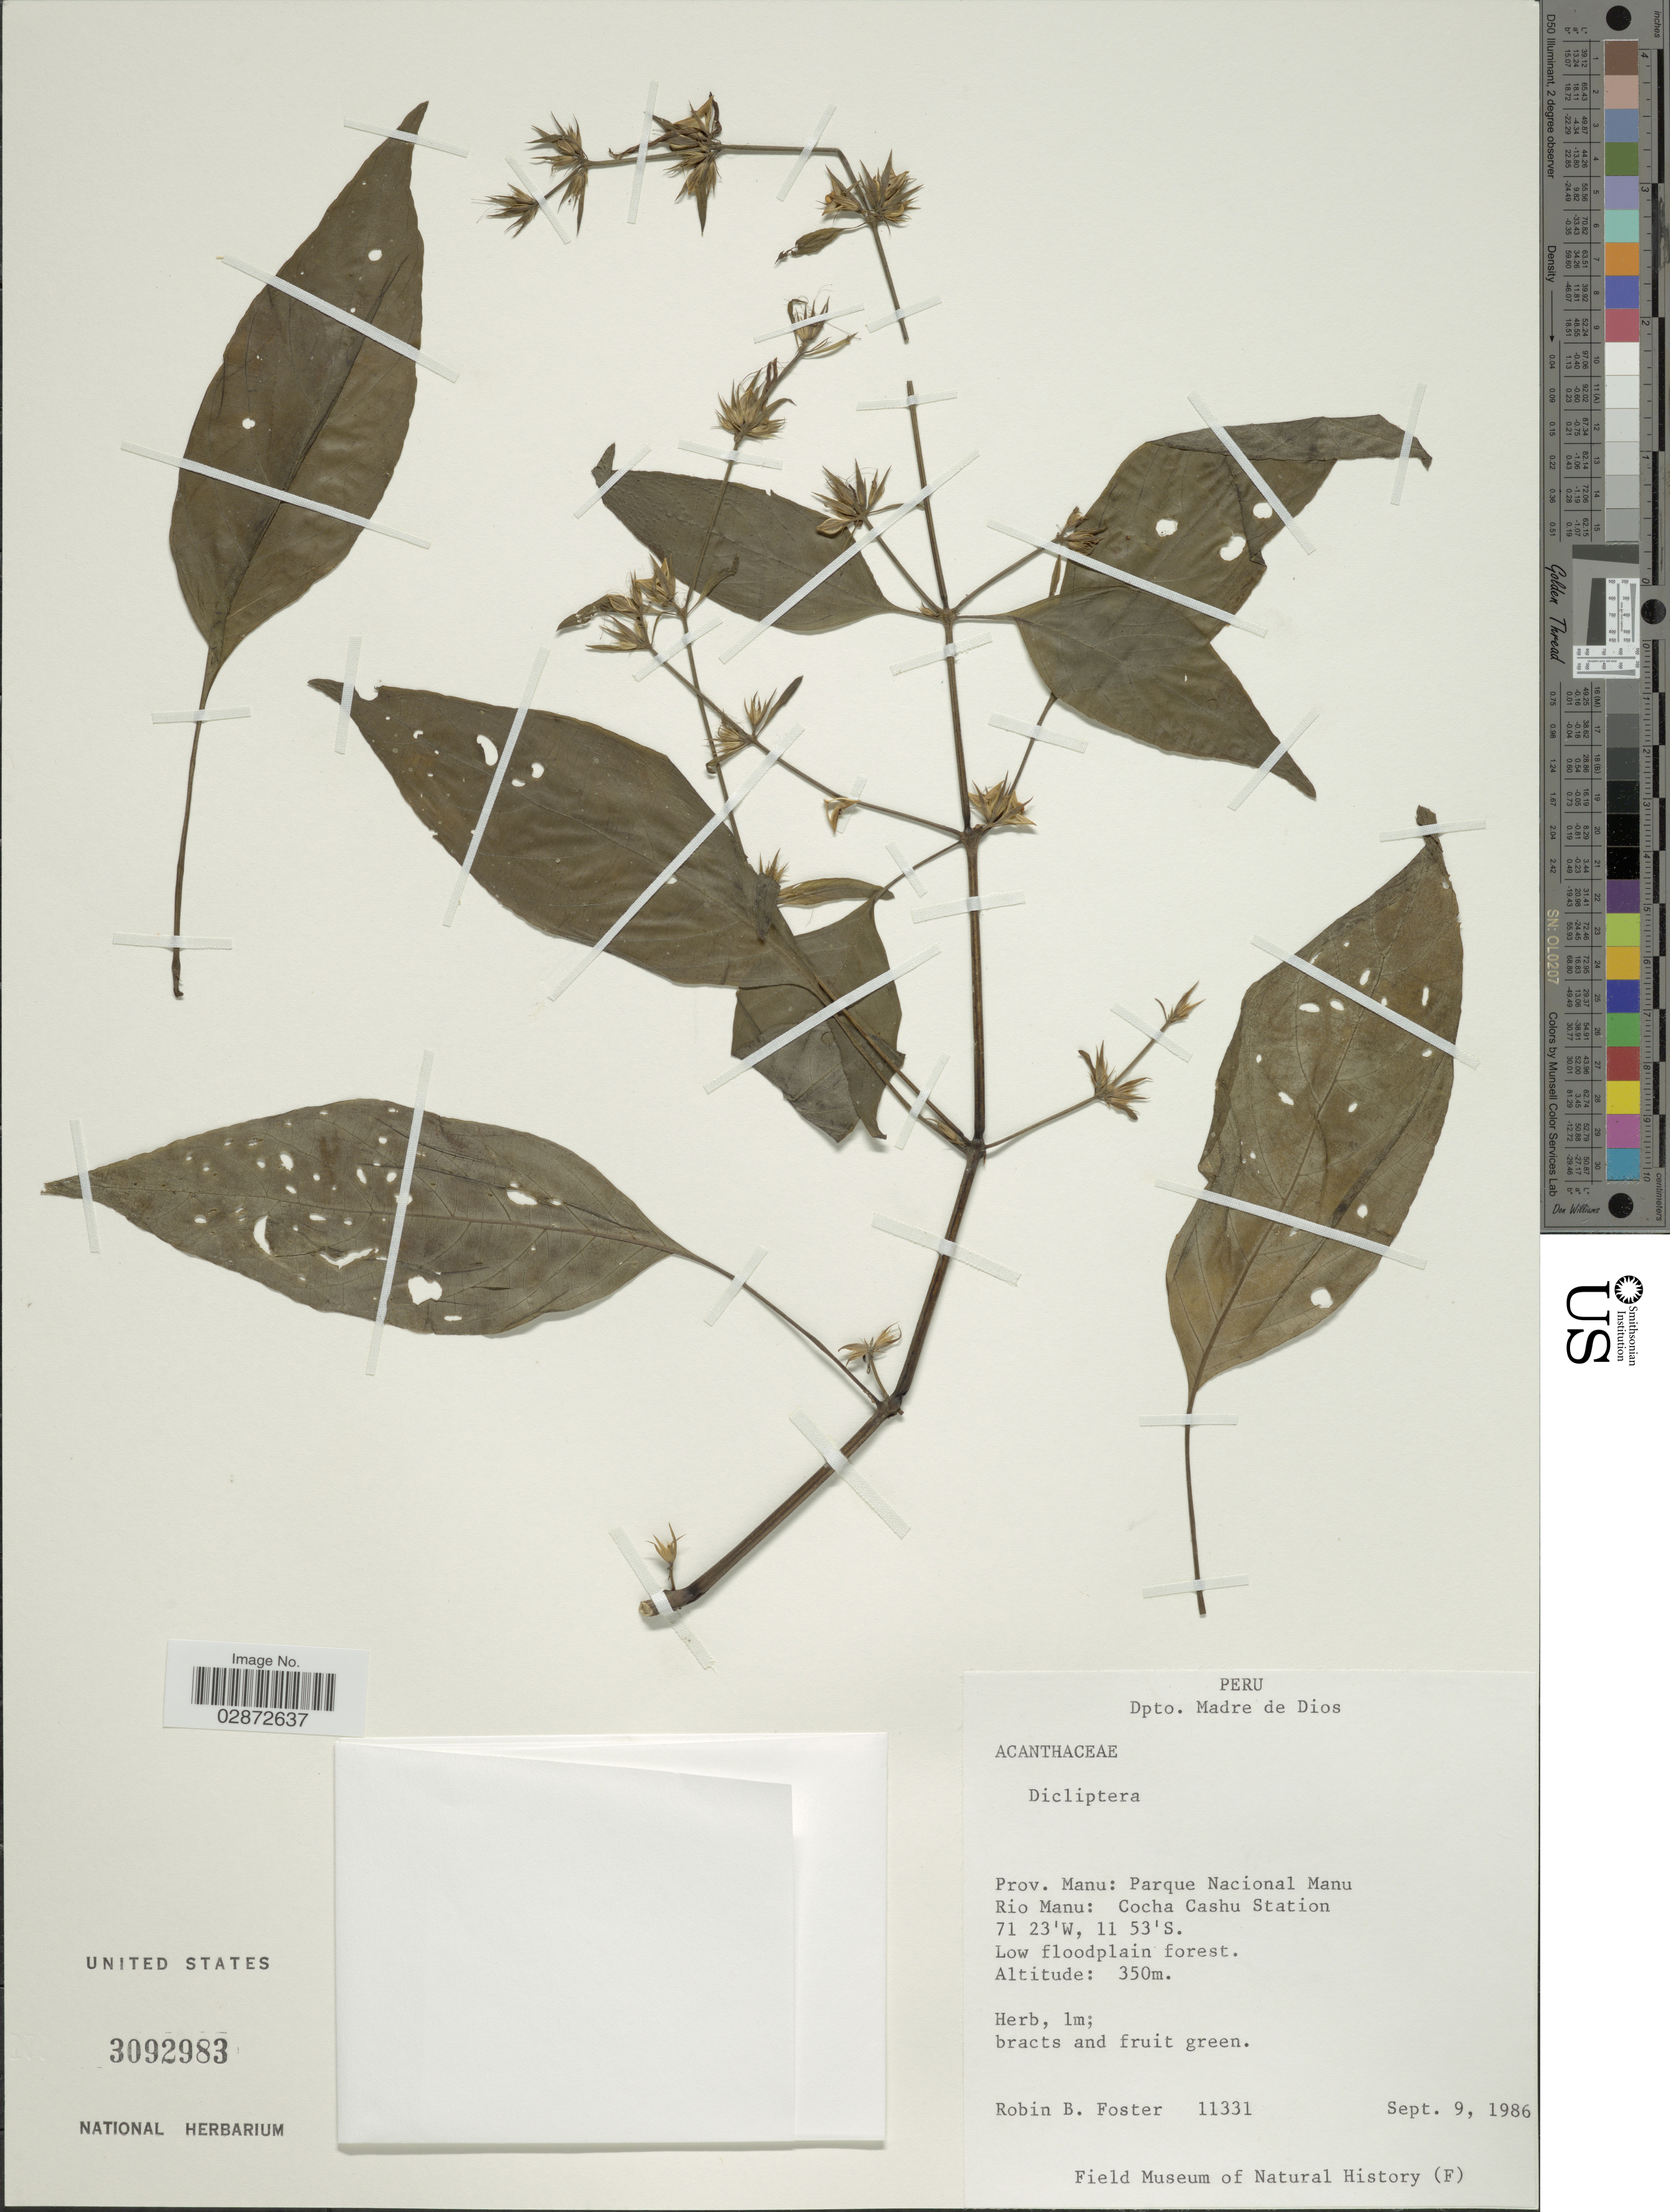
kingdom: Plantae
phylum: Tracheophyta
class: Magnoliopsida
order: Lamiales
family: Acanthaceae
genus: Dicliptera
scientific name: Dicliptera sp.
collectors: R. B. Foster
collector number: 11331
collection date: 1986-09-09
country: Peru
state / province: Madre de Dios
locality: Dpto. Madre de Dios. Prov. Manu: Parque Nacional Manu. Rio Manu: Cocha Cashu Station.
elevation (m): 350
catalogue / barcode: US 3092983